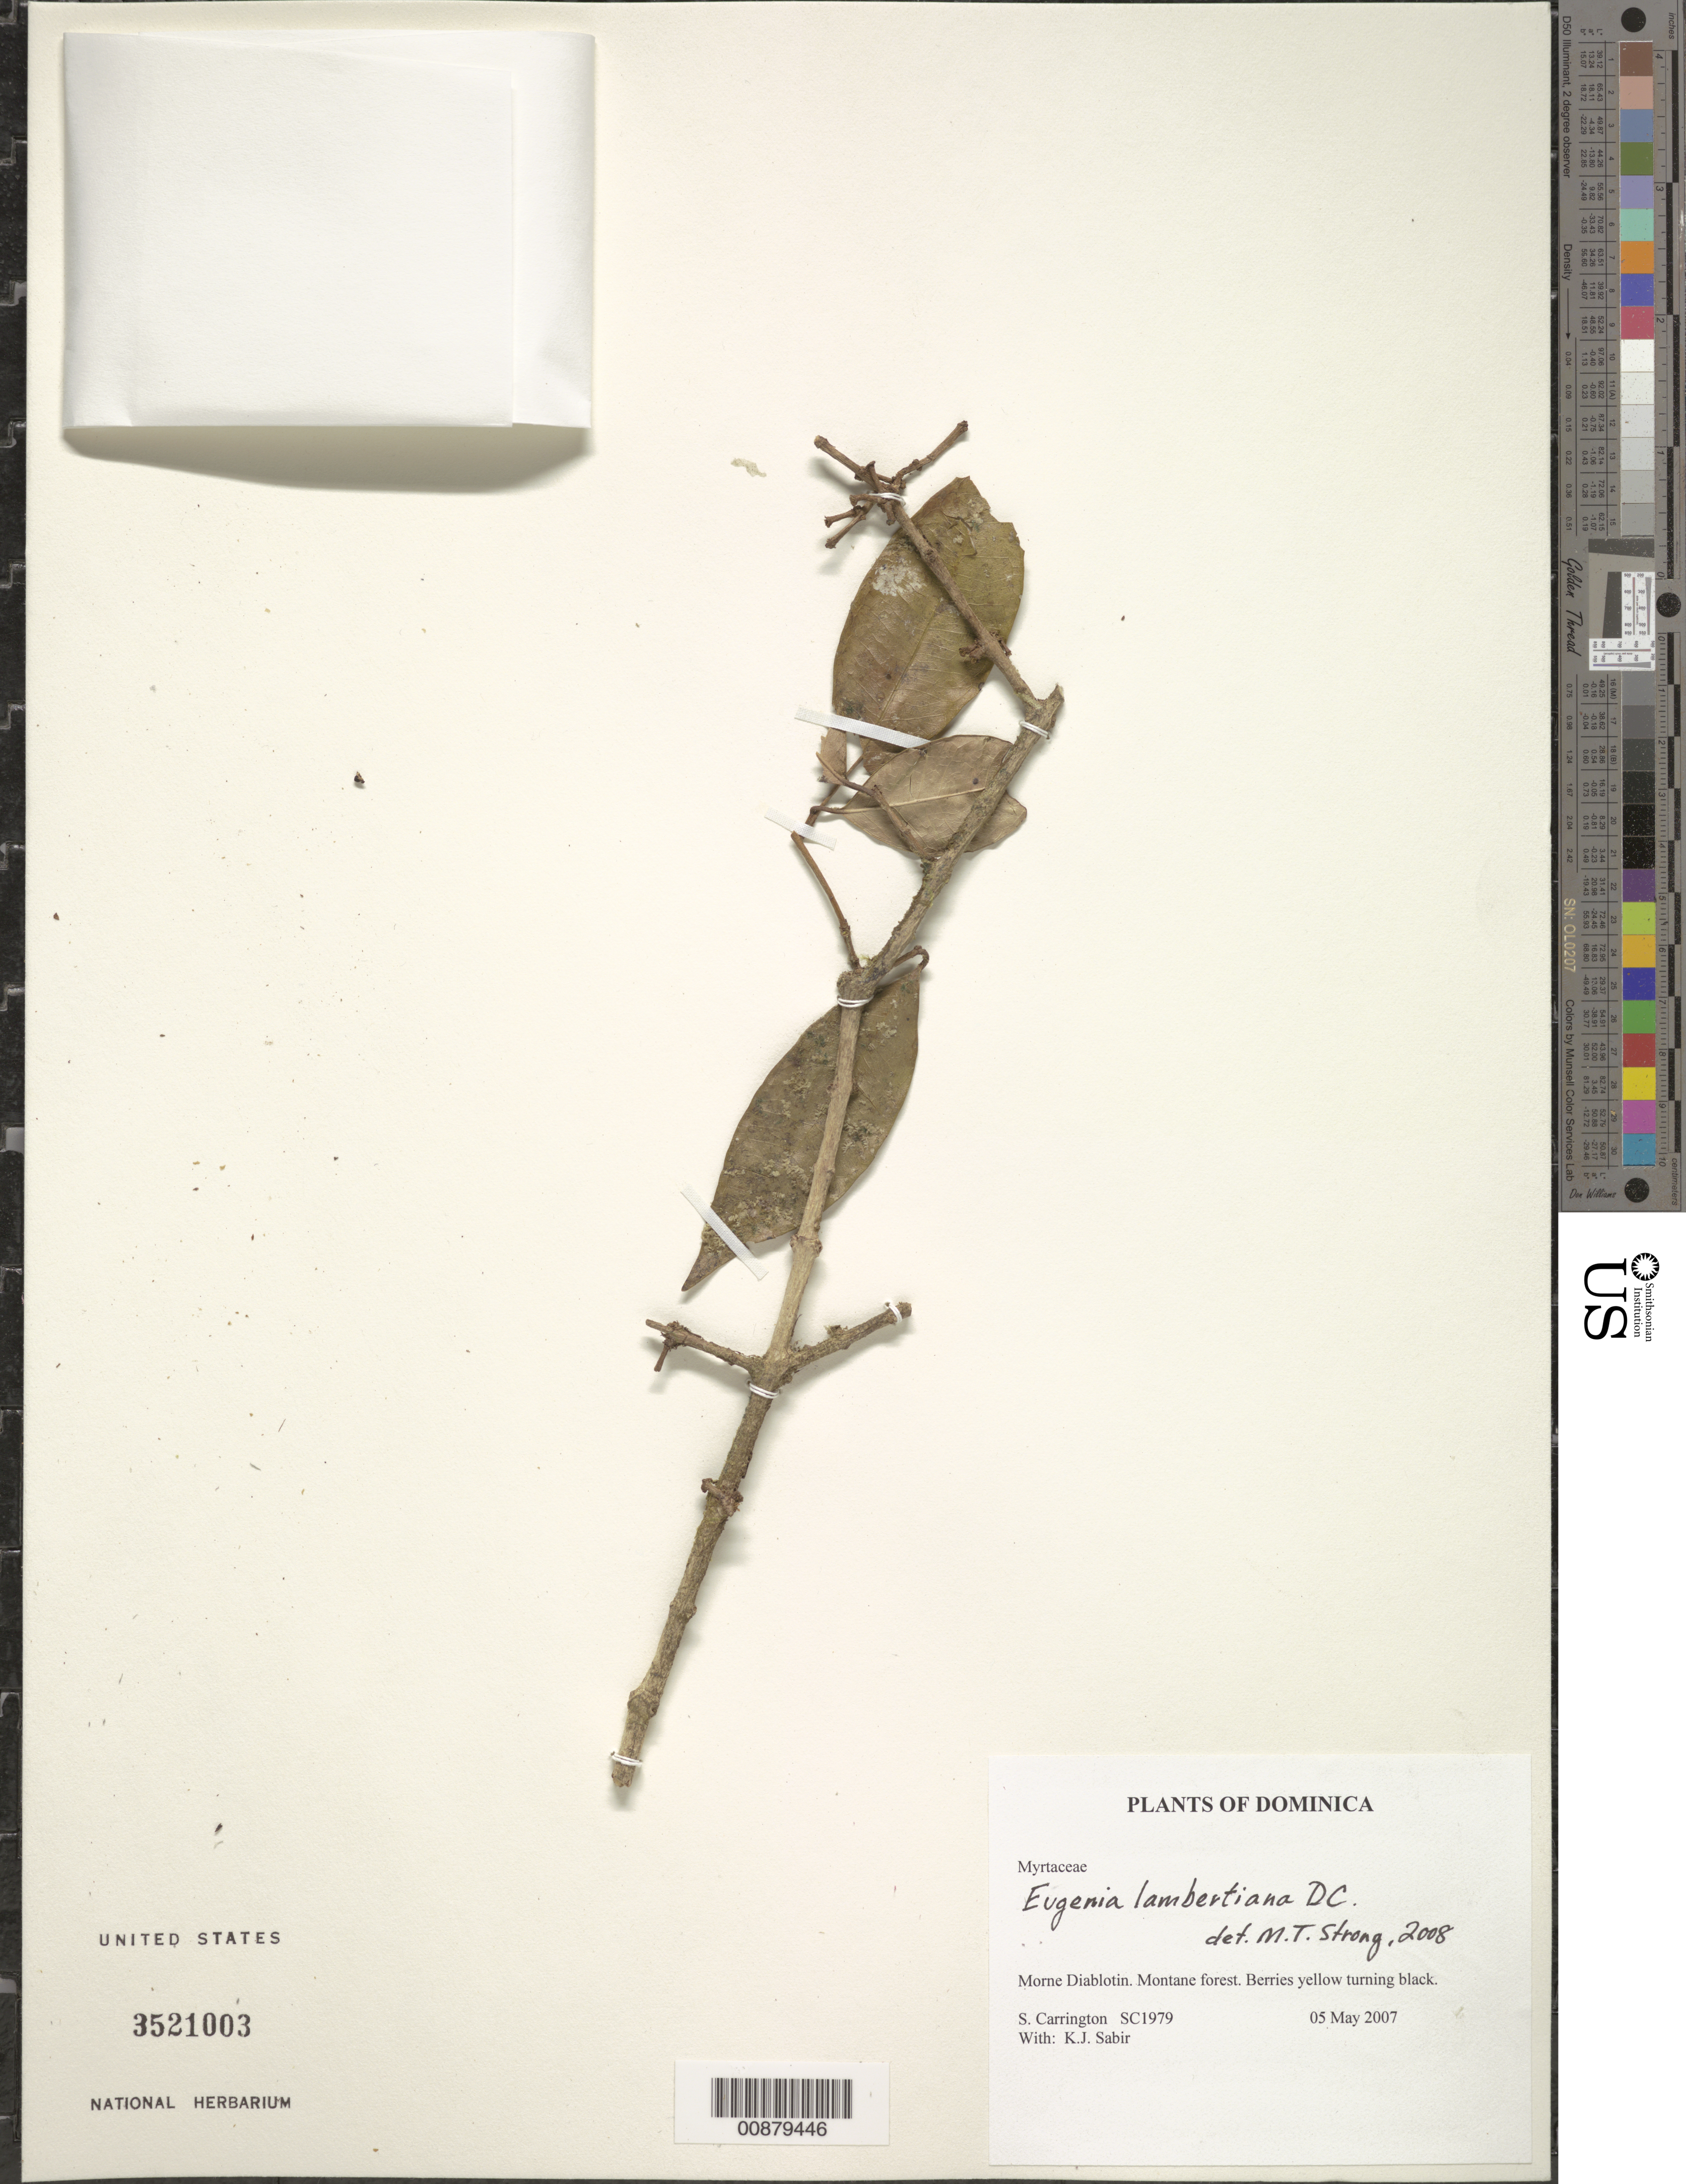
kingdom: Plantae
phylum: Tracheophyta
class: Magnoliopsida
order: Myrtales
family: Myrtaceae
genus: Eugenia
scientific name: Eugenia lambertiana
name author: DC.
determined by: Strong, M. T., (US), Smithsonian Institution - National Museum of Natural History (UNITED STATES)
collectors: C. M. S. Carrington & K. Sabir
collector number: SC 1979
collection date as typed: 05 May 2007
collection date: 2007-05-05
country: Dominica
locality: Morne Diablotin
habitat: Montane forest.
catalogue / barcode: US 3521003